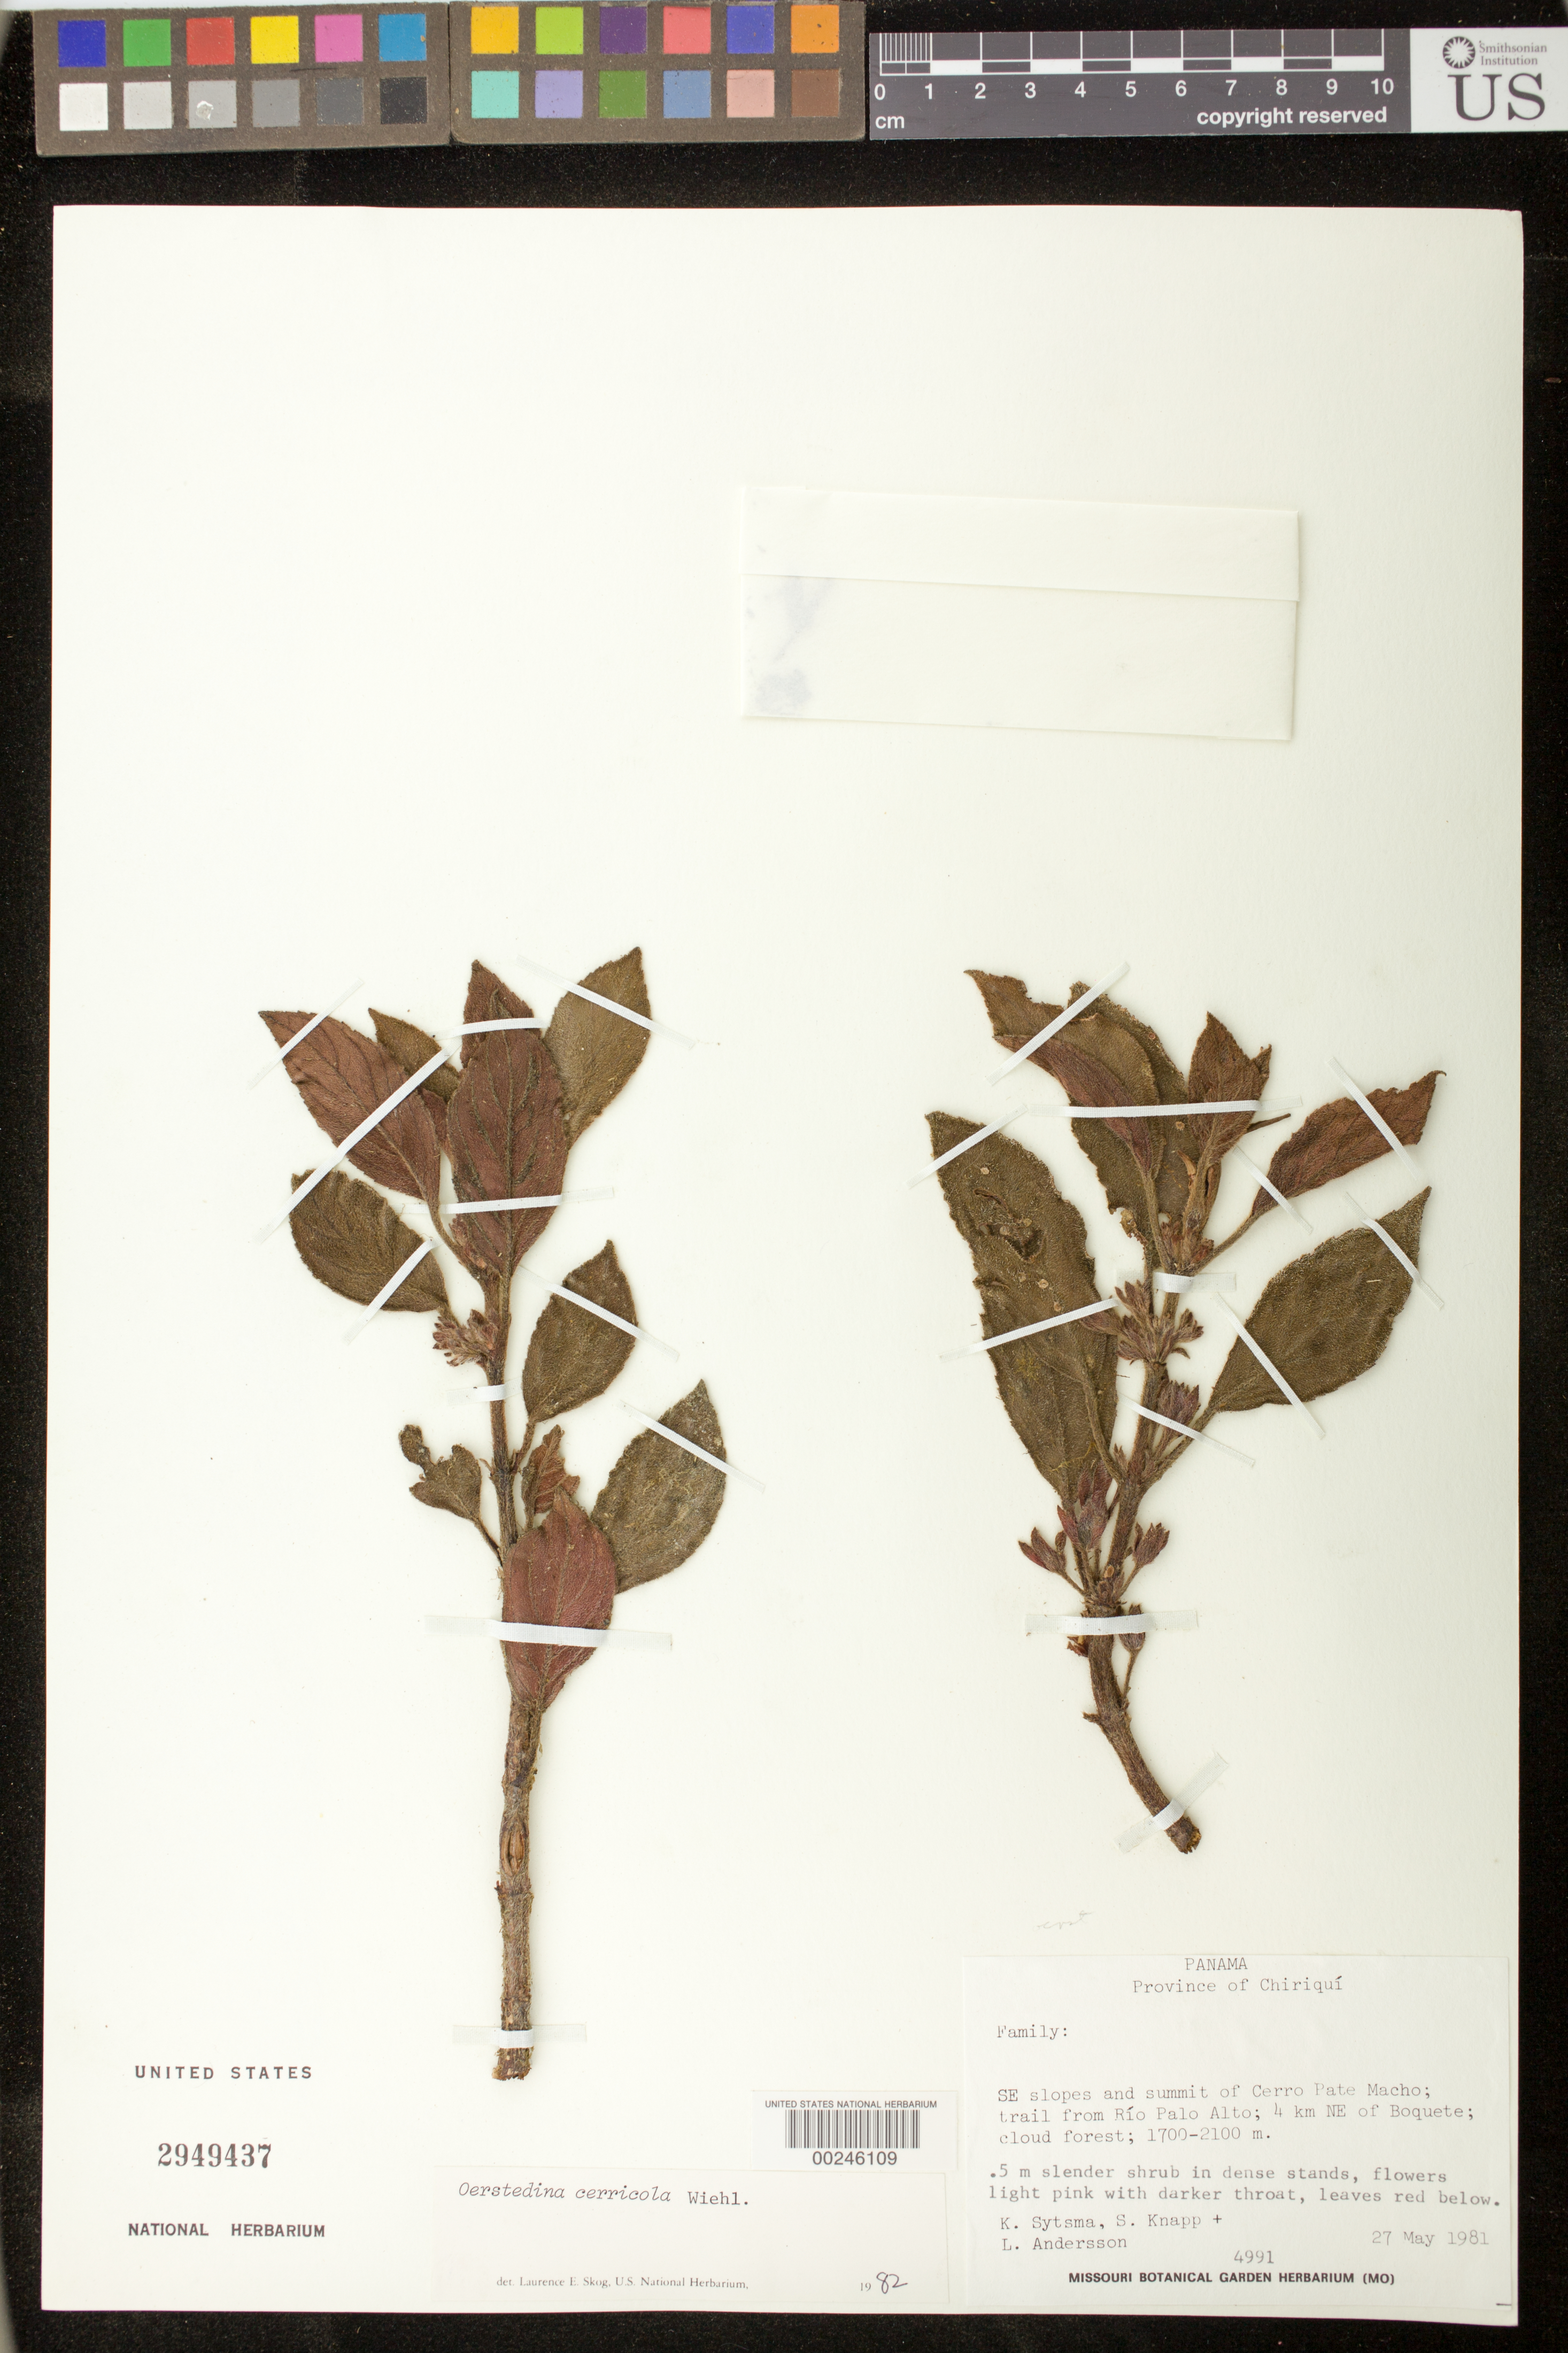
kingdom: Plantae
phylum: Tracheophyta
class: Magnoliopsida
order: Lamiales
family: Gesneriaceae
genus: Oerstedina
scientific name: Oerstedina cerricola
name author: Wiehler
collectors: K. J. Sytsma, S. Knapp & L. Andersson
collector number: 4991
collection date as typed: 27 May 1981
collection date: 1981-05-27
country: Panama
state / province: Chiriquí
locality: SE slopes and summit of Cerro Pate Macho, trail from Rio Palo Alto, 4 km NE of Boquete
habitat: Cloud forest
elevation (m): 1700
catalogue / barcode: US 2949437